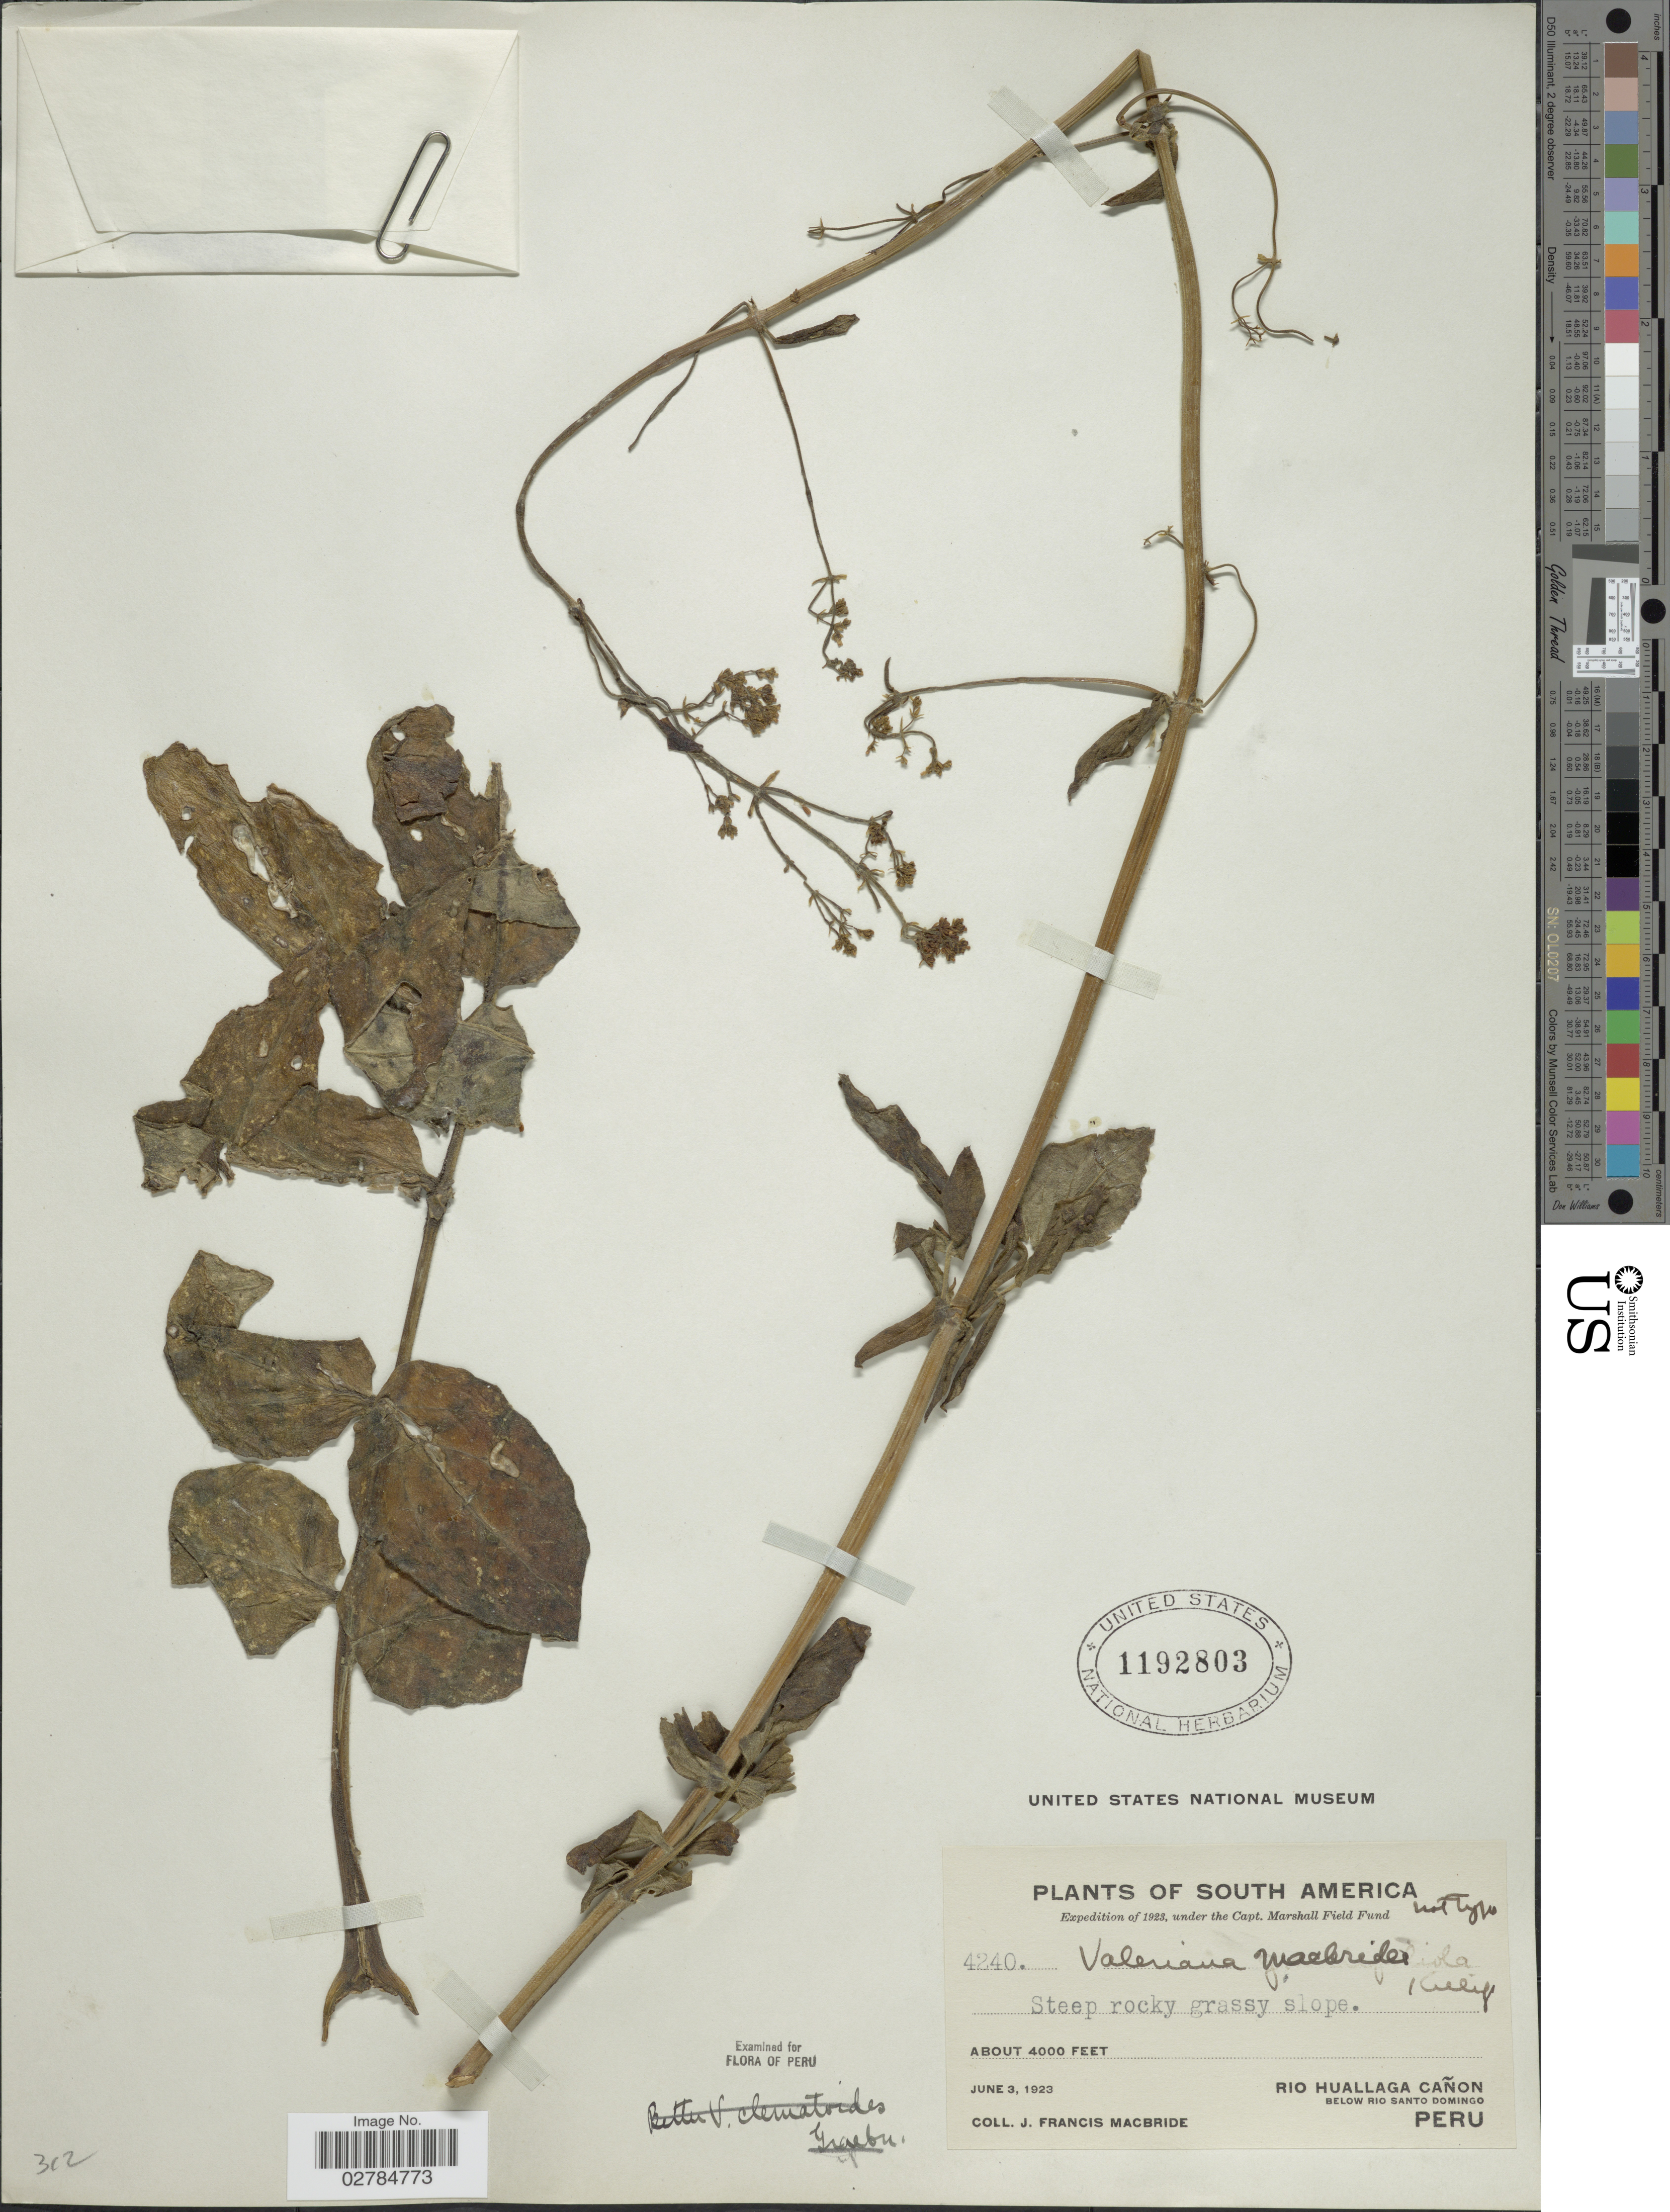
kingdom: Plantae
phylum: Tracheophyta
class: Magnoliopsida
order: Dipsacales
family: Caprifoliaceae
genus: Valeriana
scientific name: Valeriana macbridei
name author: Killip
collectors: J. F. Macbride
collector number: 4240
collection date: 1923-06-03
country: Peru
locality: Rio Huallaga Cañon, below Rio Santo Domingo.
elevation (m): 1219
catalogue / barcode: US 1192803